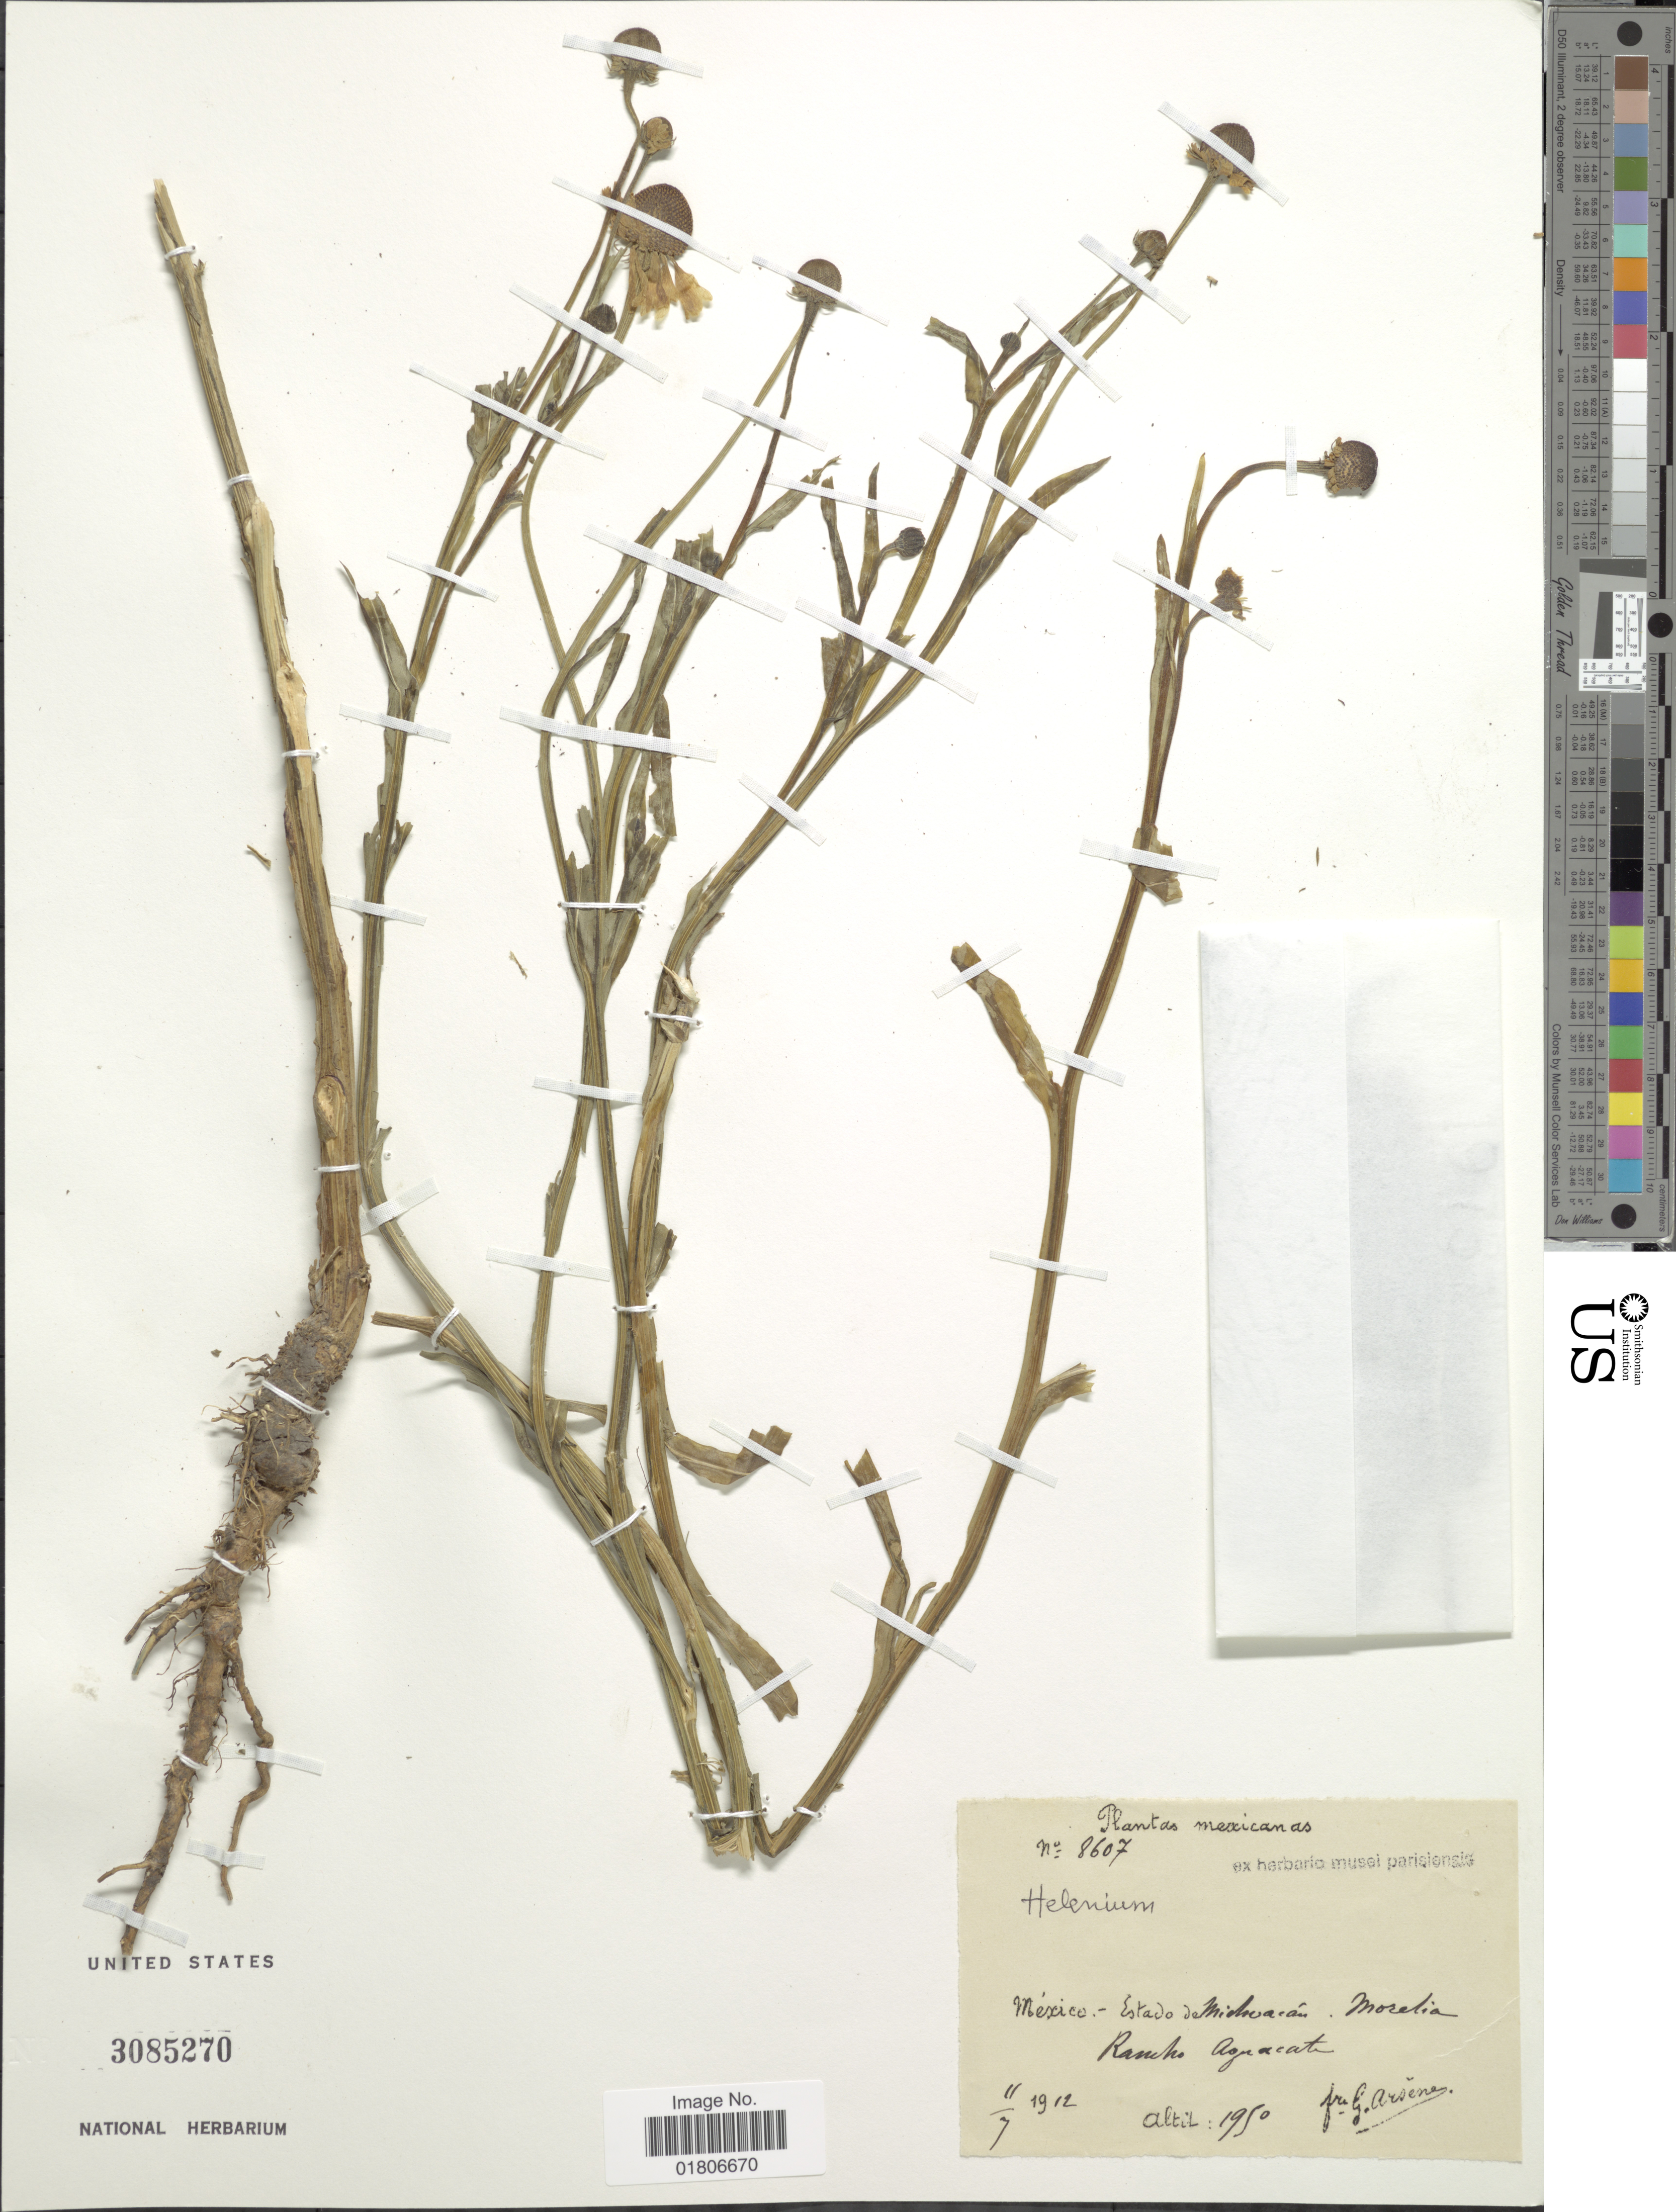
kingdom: Plantae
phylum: Tracheophyta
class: Magnoliopsida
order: Asterales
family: Asteraceae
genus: Helenium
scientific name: Helenium sp.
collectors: Bro. G. Arsène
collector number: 8607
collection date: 1912-07-11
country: Mexico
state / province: Michoacán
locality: Morelia; Rancho Aojacate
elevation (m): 1950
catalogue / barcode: US 3085270